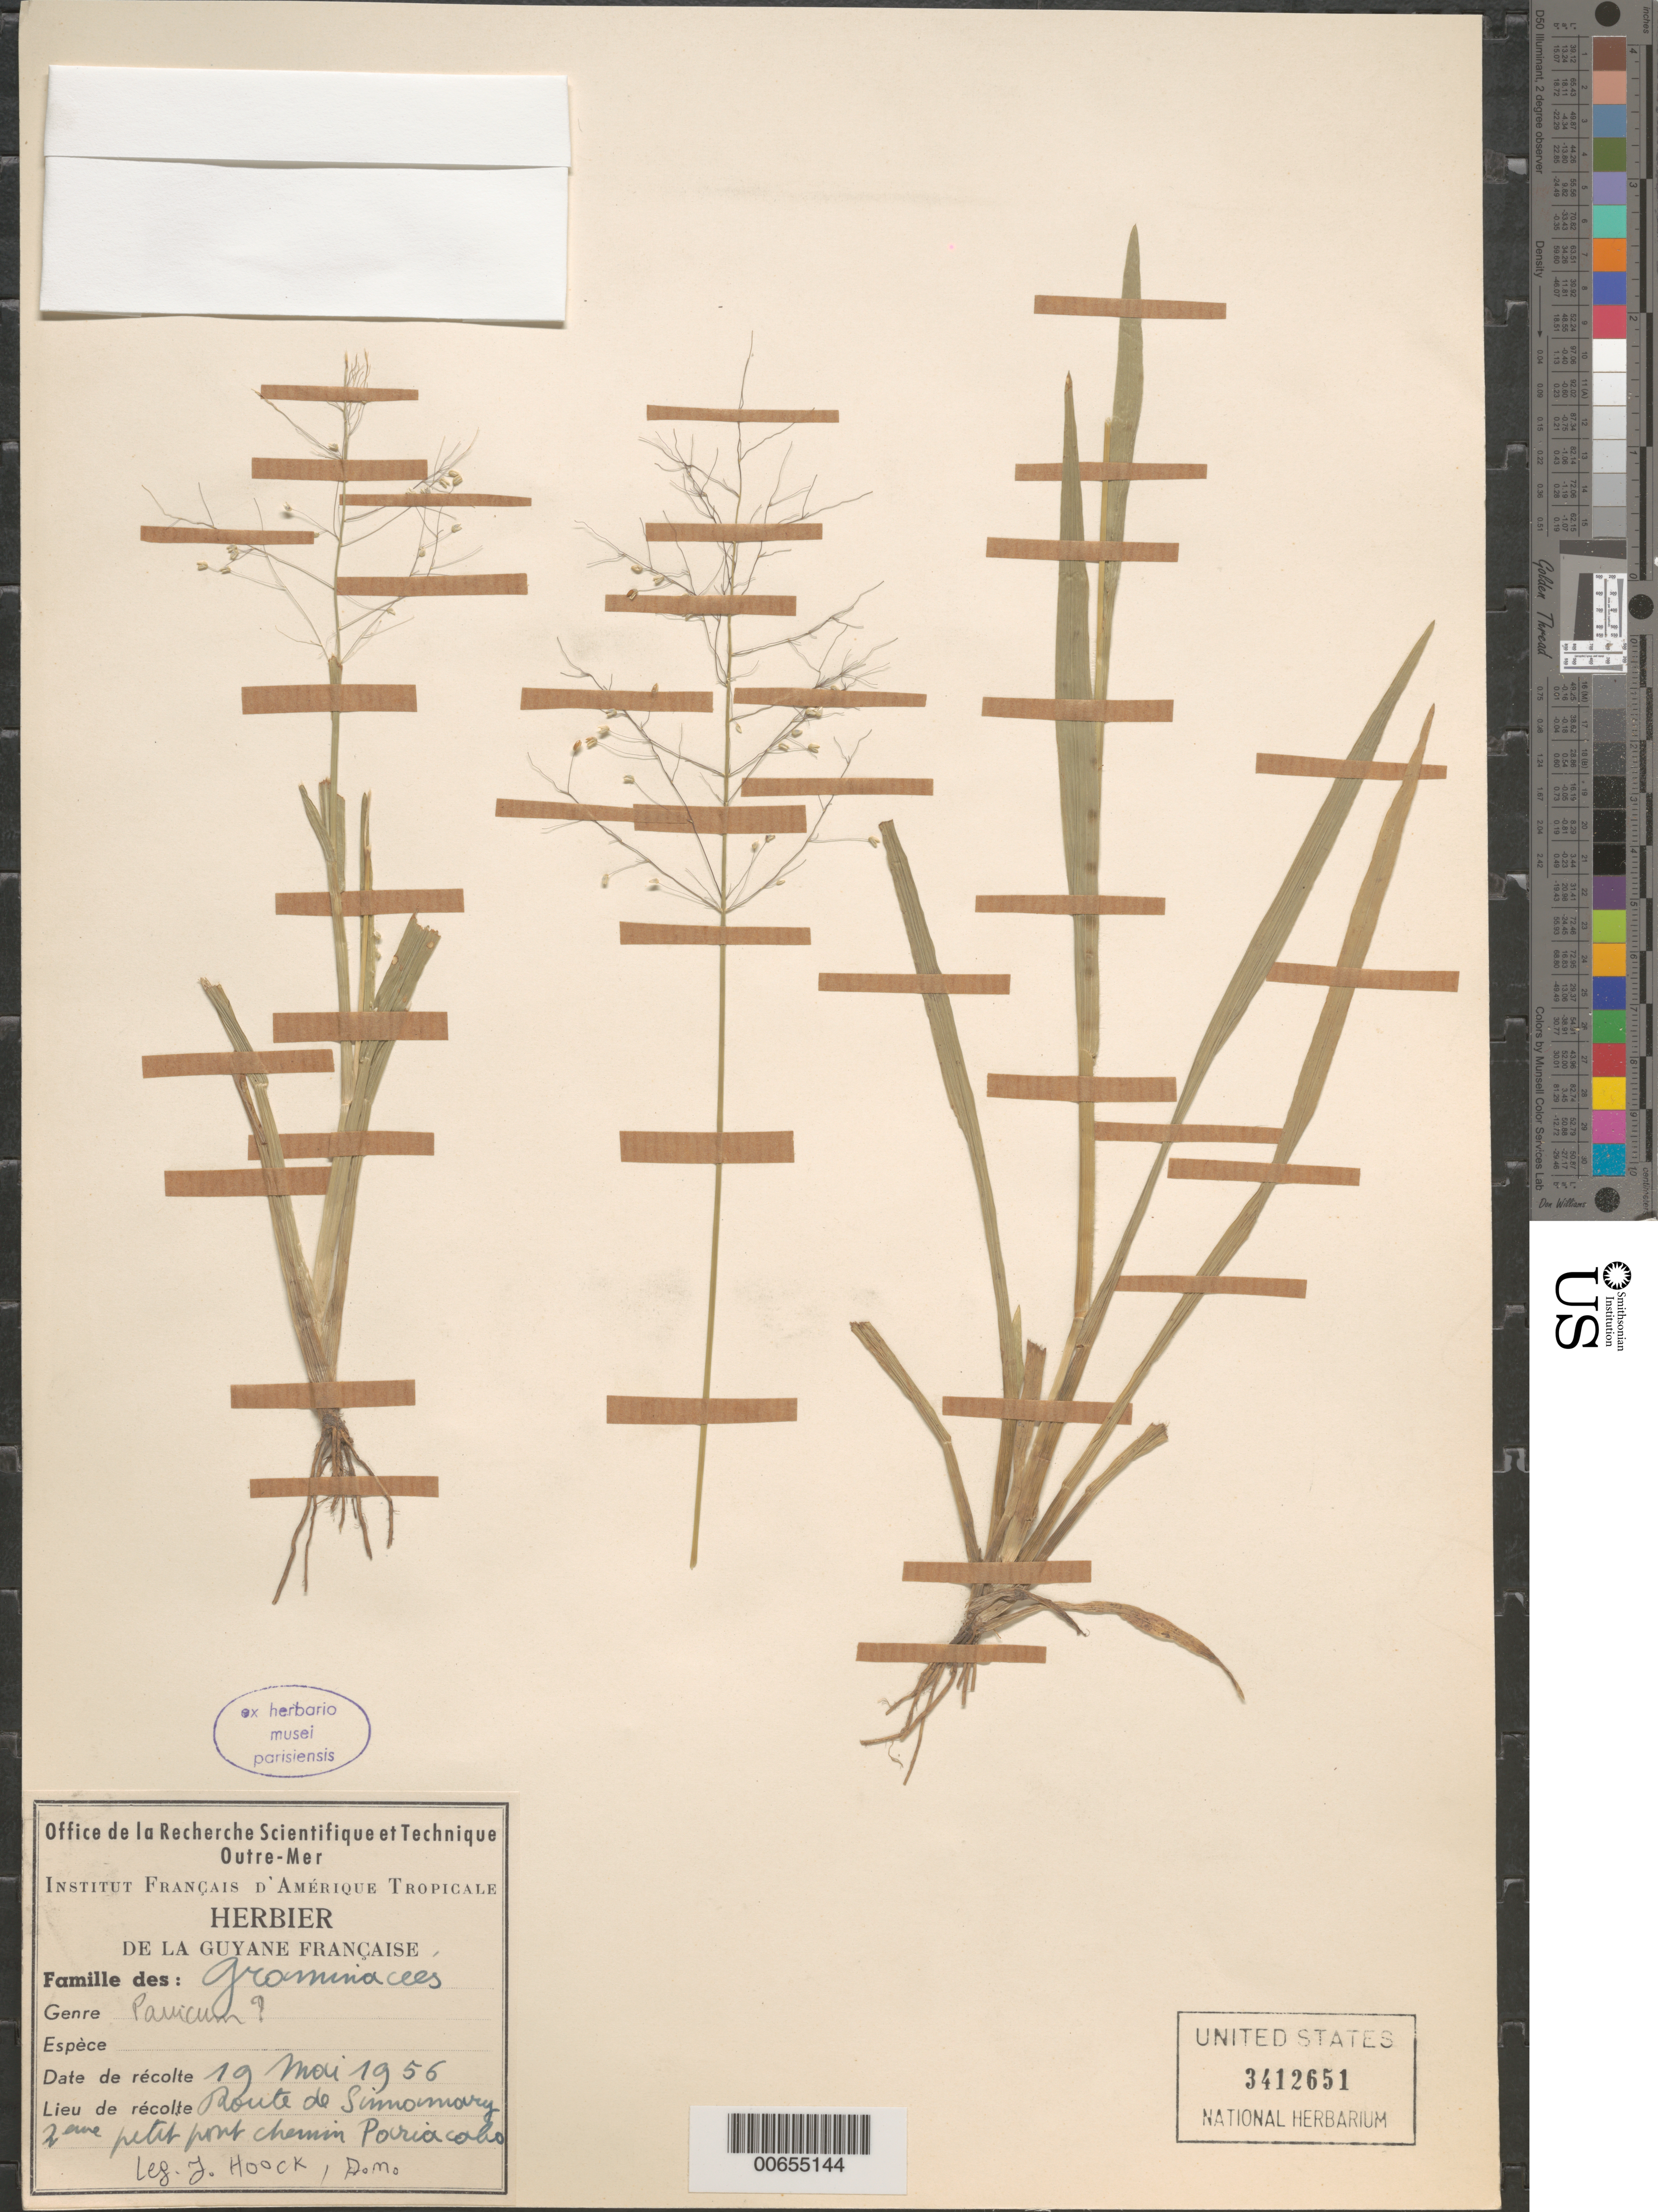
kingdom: Plantae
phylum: Tracheophyta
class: Liliopsida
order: Poales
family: Poaceae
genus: Panicum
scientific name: Panicum sp.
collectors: J. Hoock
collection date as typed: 19-May-56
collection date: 1956-05-19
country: French Guiana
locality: Route de Sinnamary, 2nd petit pont chemin Pariacabo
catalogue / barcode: US 3412651